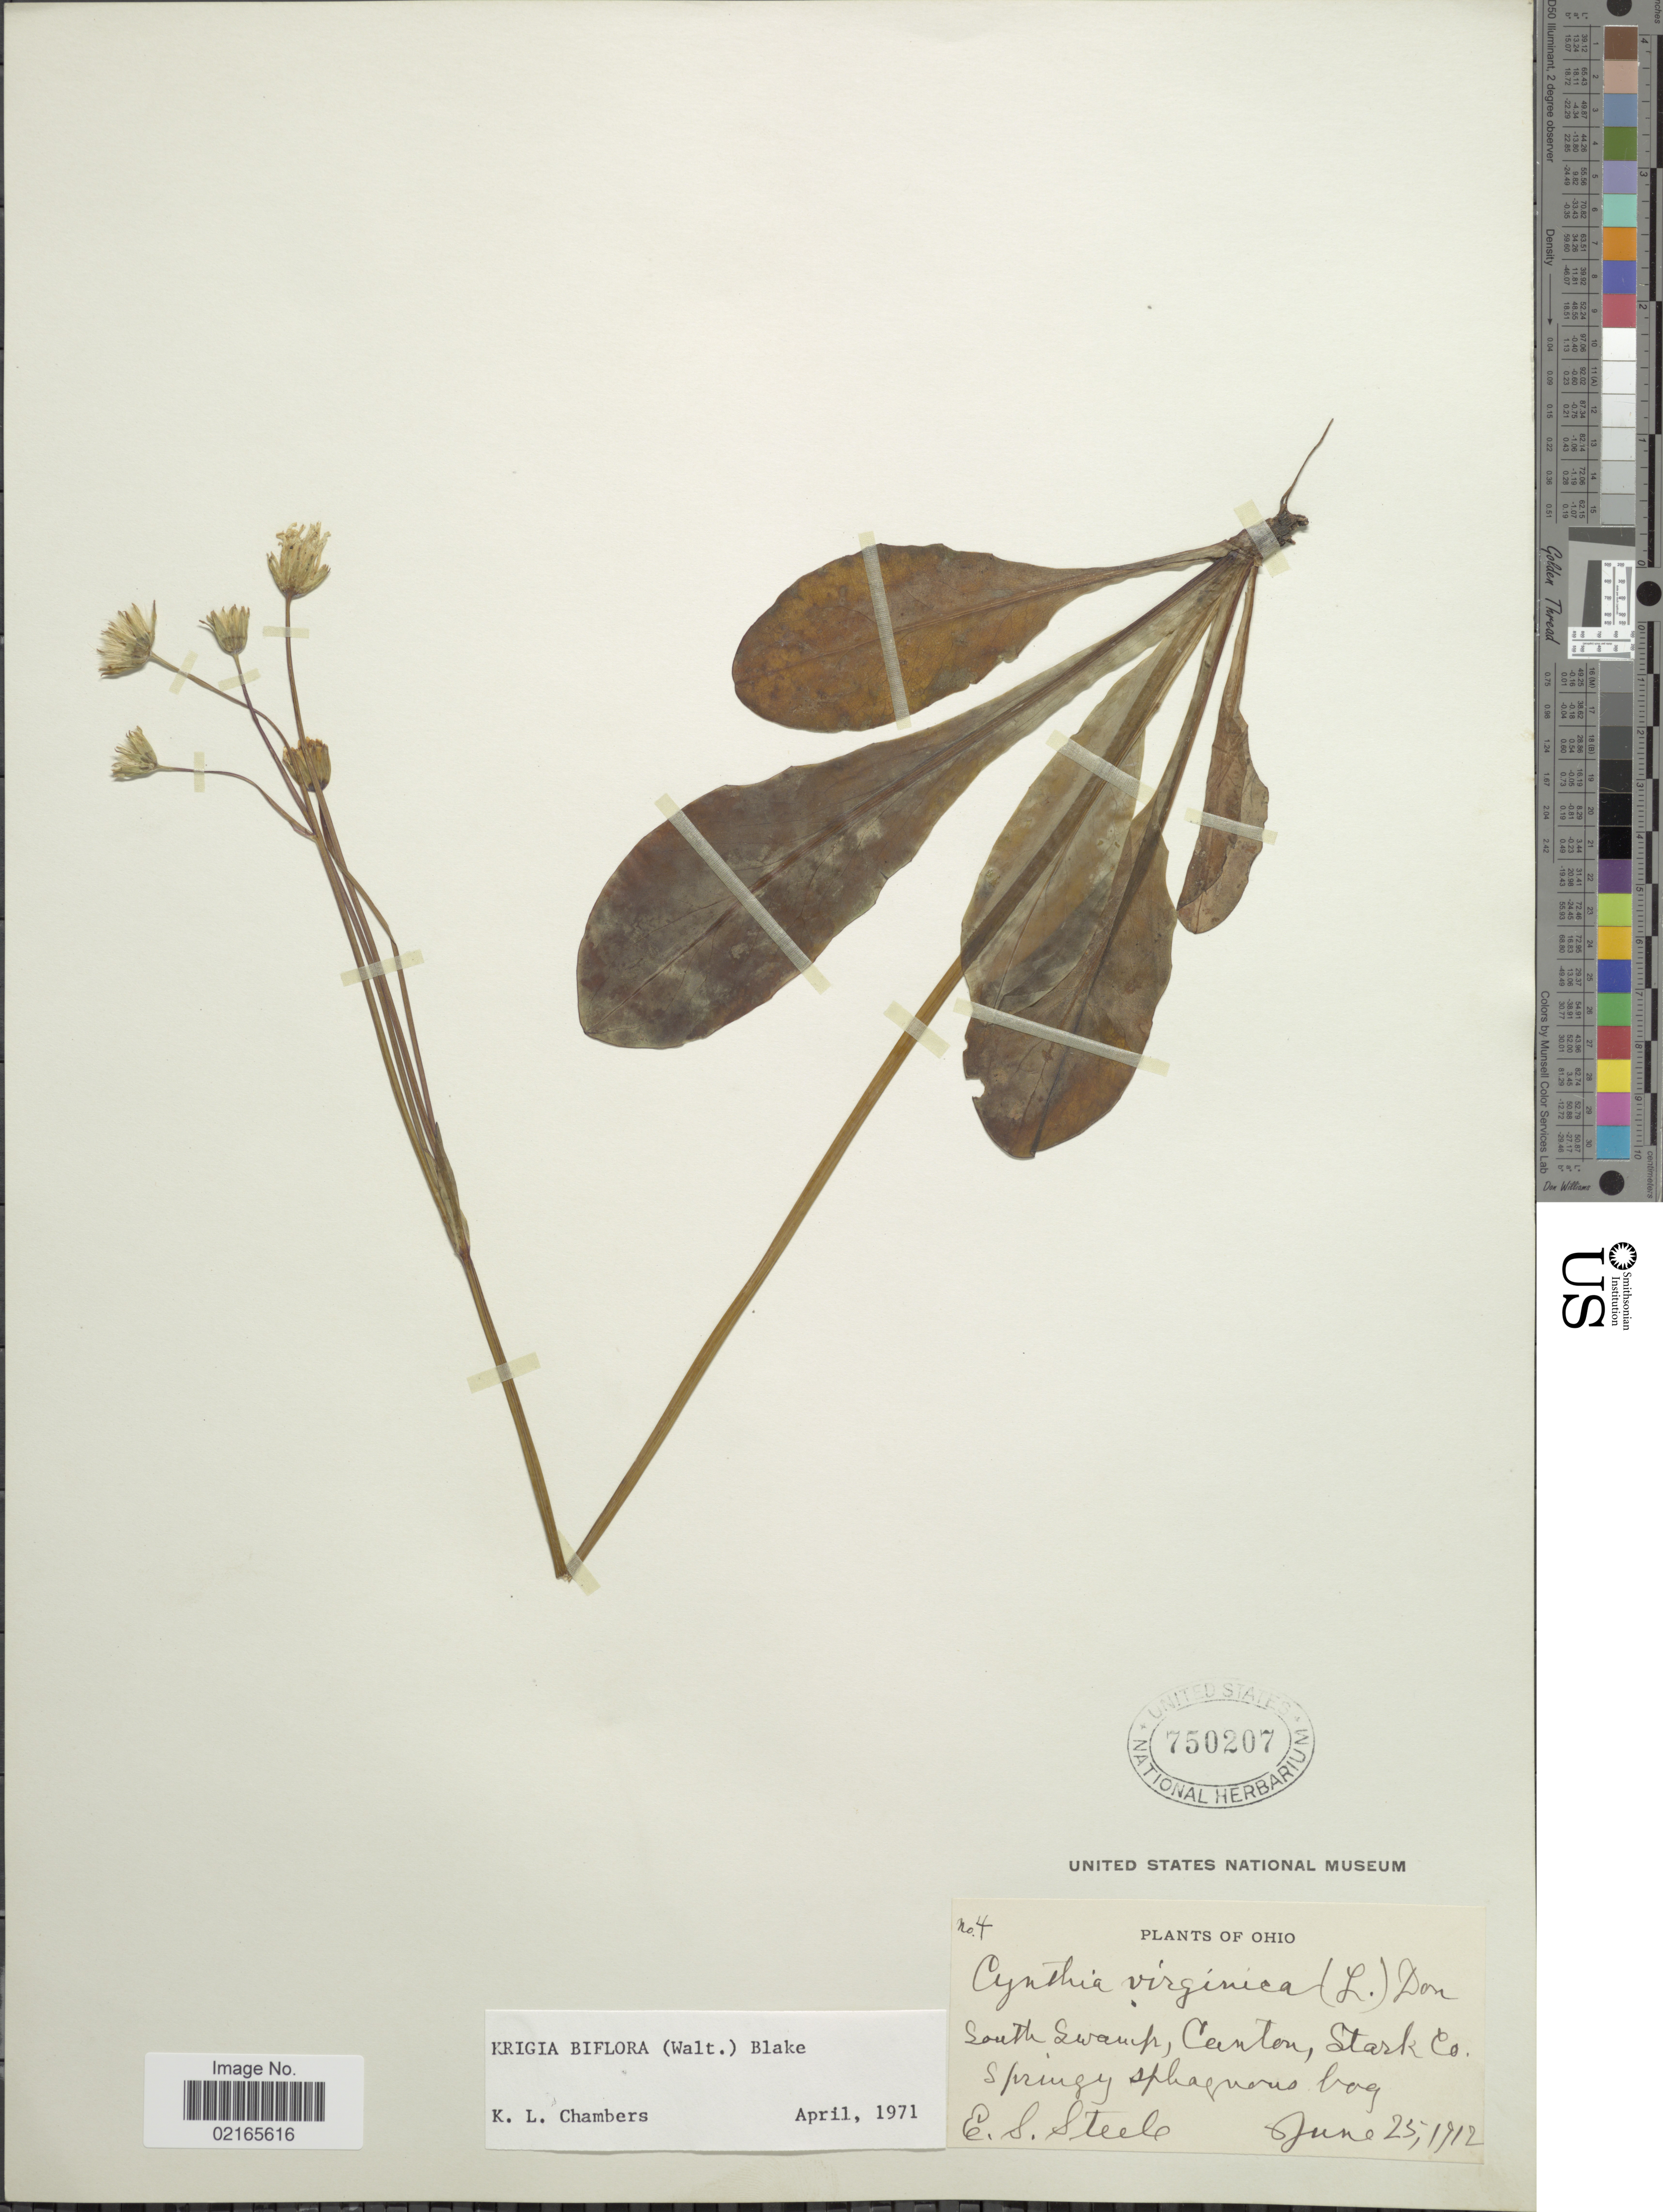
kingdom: Plantae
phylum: Tracheophyta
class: Magnoliopsida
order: Asterales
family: Asteraceae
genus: Krigia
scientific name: Krigia biflora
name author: (Walter) S.F. Blake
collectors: E. Steele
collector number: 4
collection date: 1912-06-25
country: United States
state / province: Ohio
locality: South Swamp, Canton, Stark Co., springy sphagnous bog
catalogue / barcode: US 750207